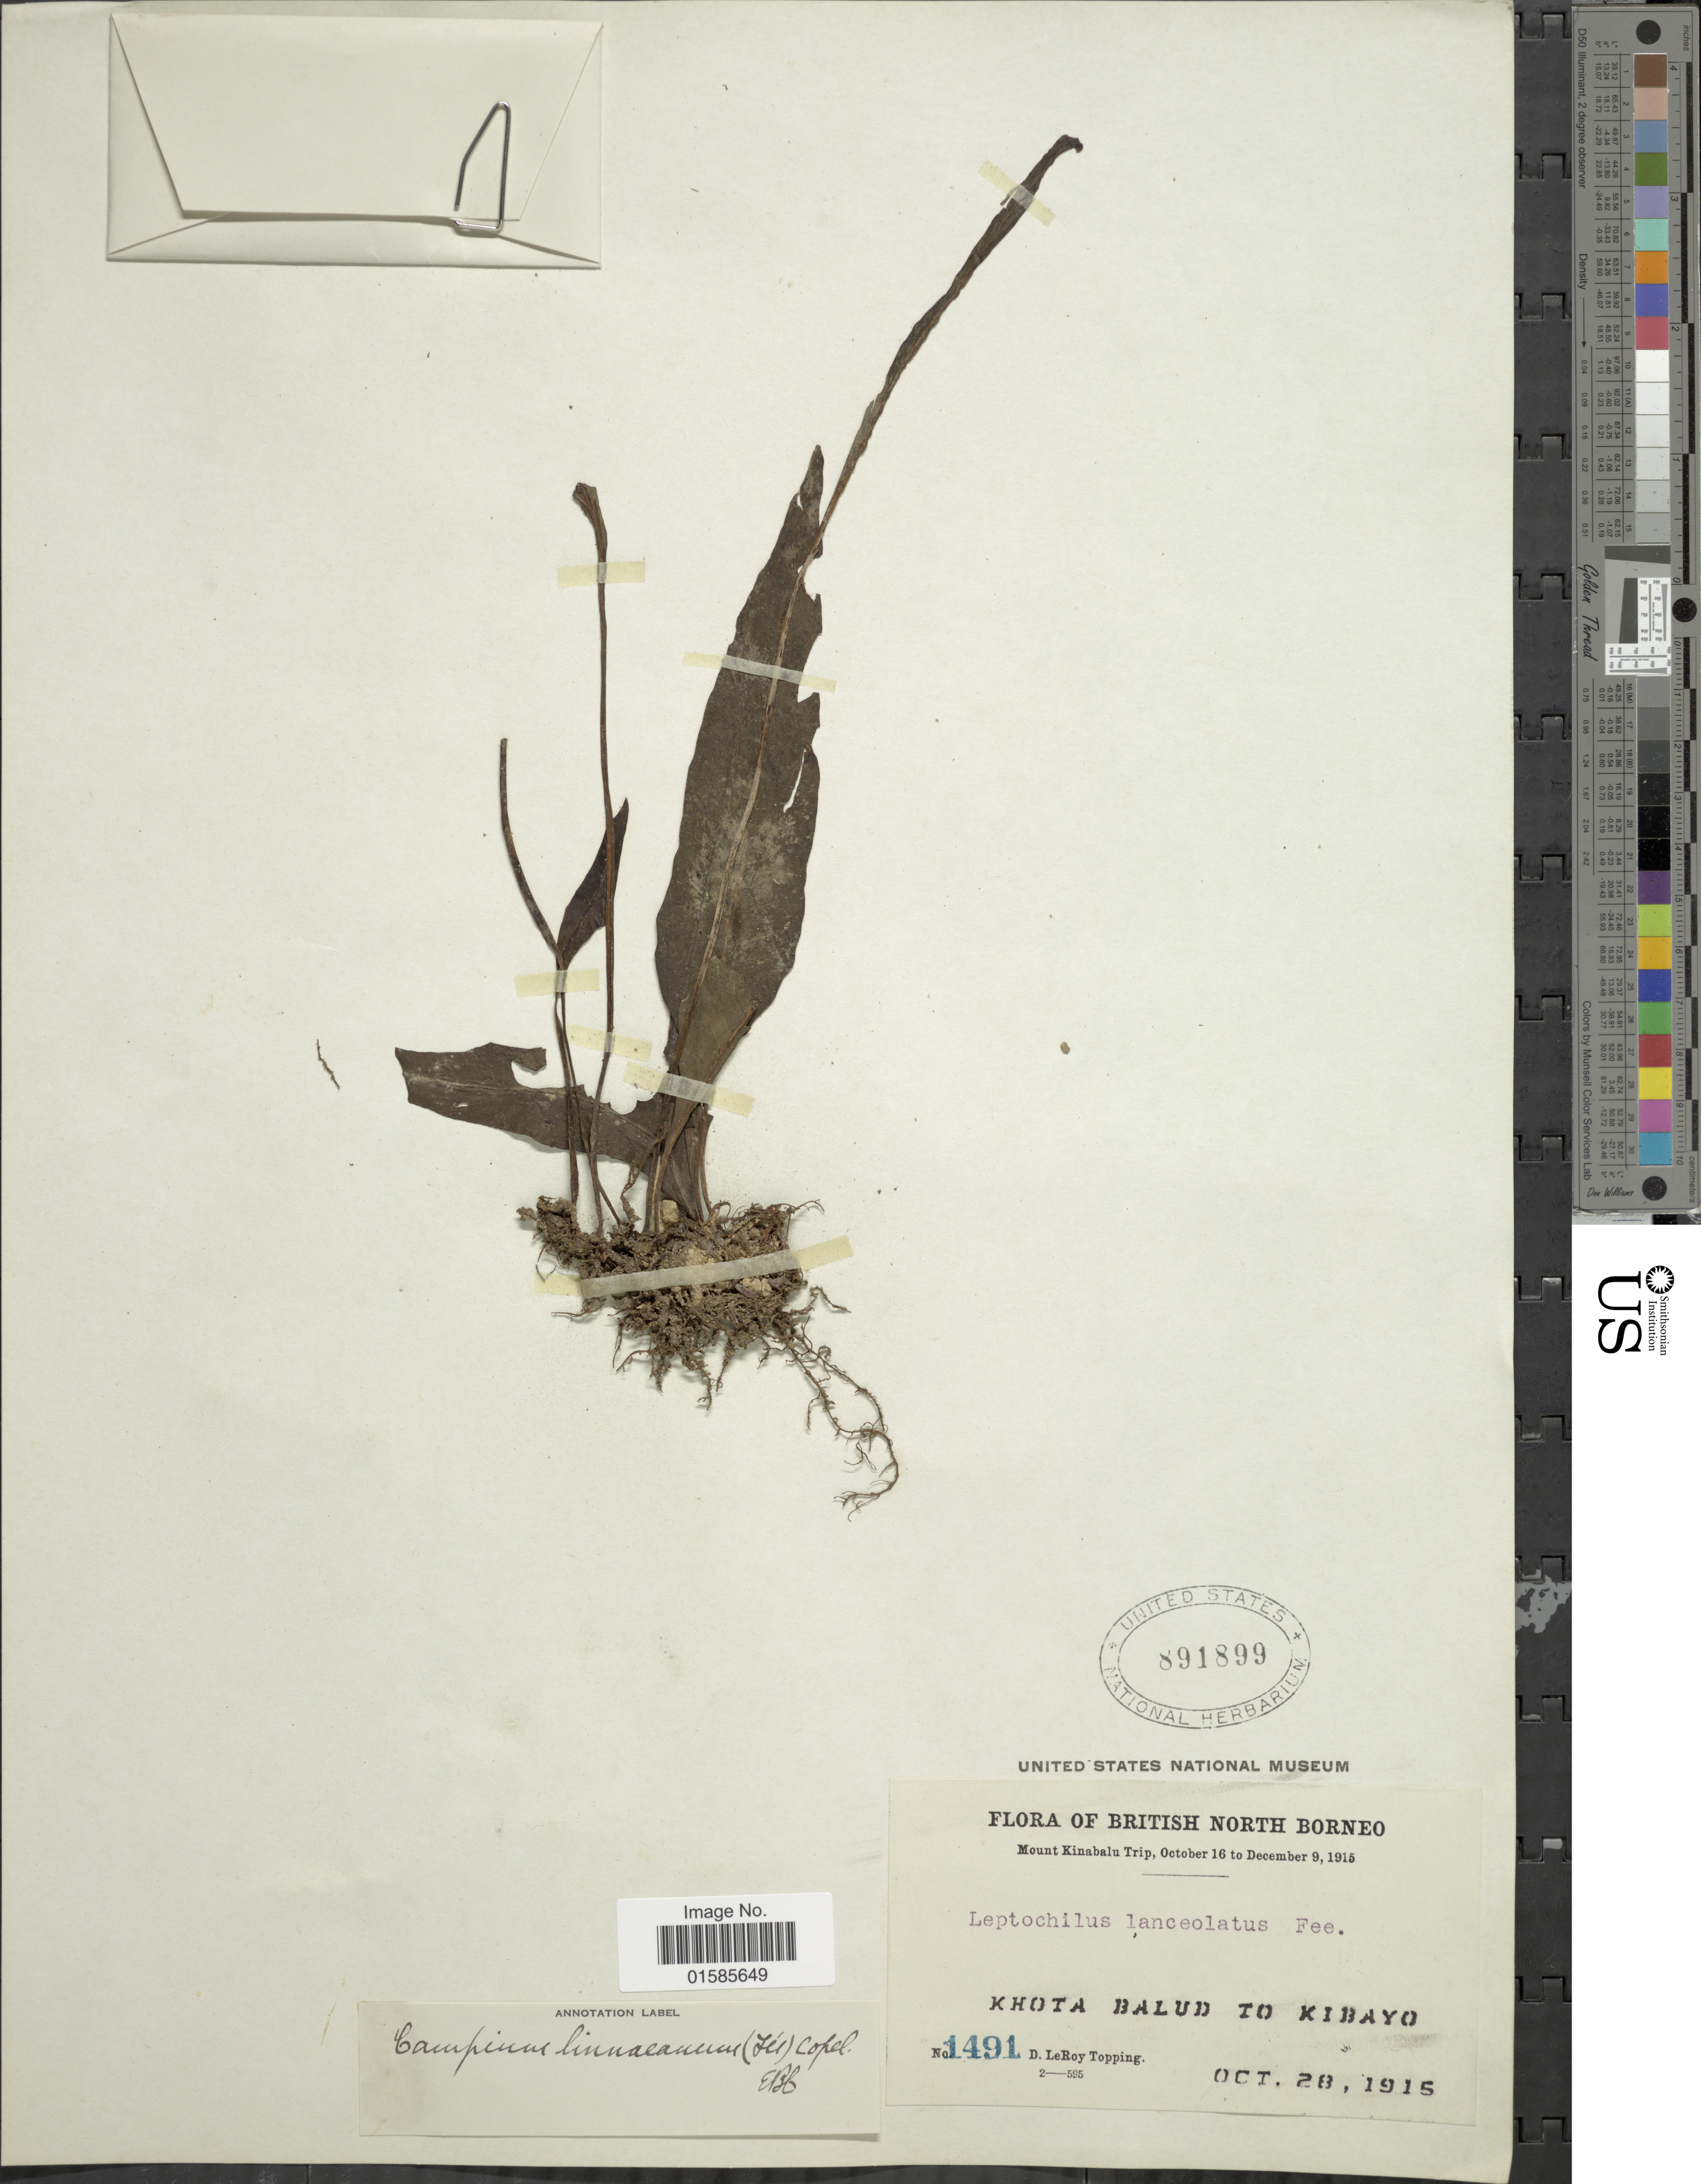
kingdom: Plantae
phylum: Tracheophyta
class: Polypodiopsida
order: Polypodiales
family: Polypodiaceae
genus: Leptochilus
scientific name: Leptochilus macrophyllus var. pedunculatus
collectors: D. L. Topping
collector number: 1491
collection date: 1915-10-28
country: Malaysia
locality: British North Borneo, Khota Balud to Kibayo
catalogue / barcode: US 891899